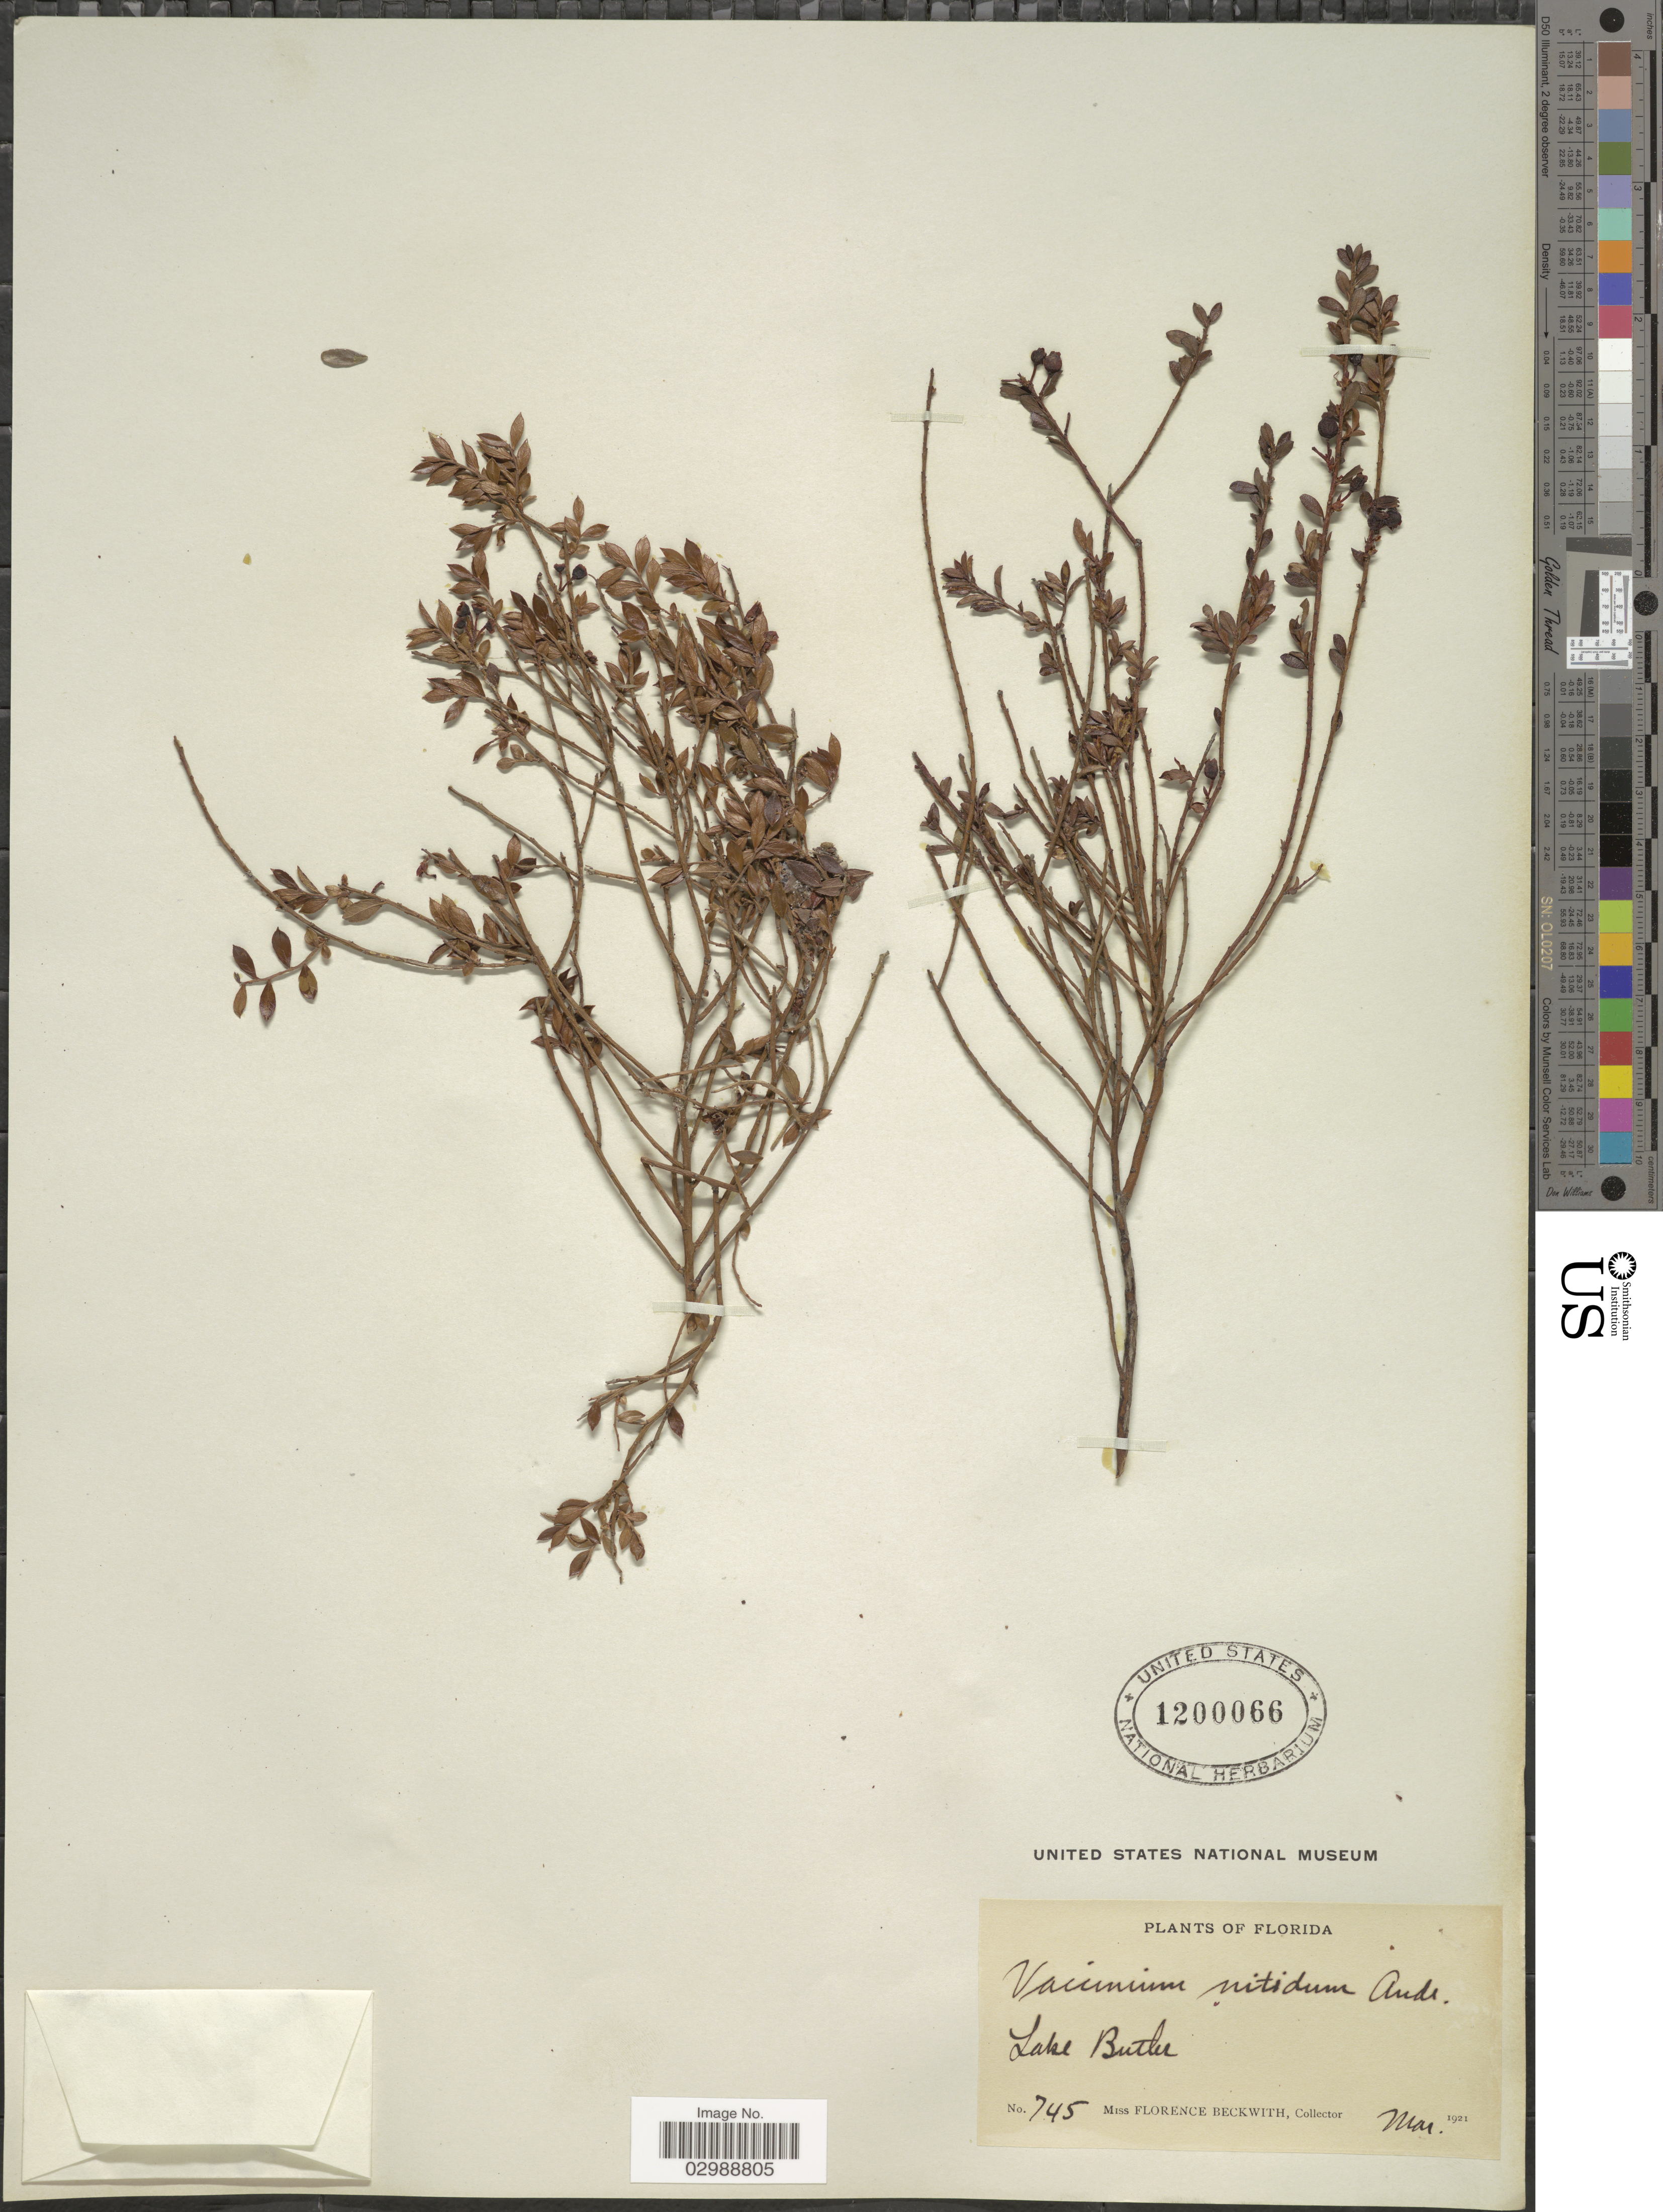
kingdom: Plantae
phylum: Tracheophyta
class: Magnoliopsida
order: Ericales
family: Ericaceae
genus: Vaccinium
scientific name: Vaccinium nitidum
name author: Andrews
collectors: F. Beckwith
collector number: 745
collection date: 1921-03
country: United States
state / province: Florida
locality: Lake Butler.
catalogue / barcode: US 1200066